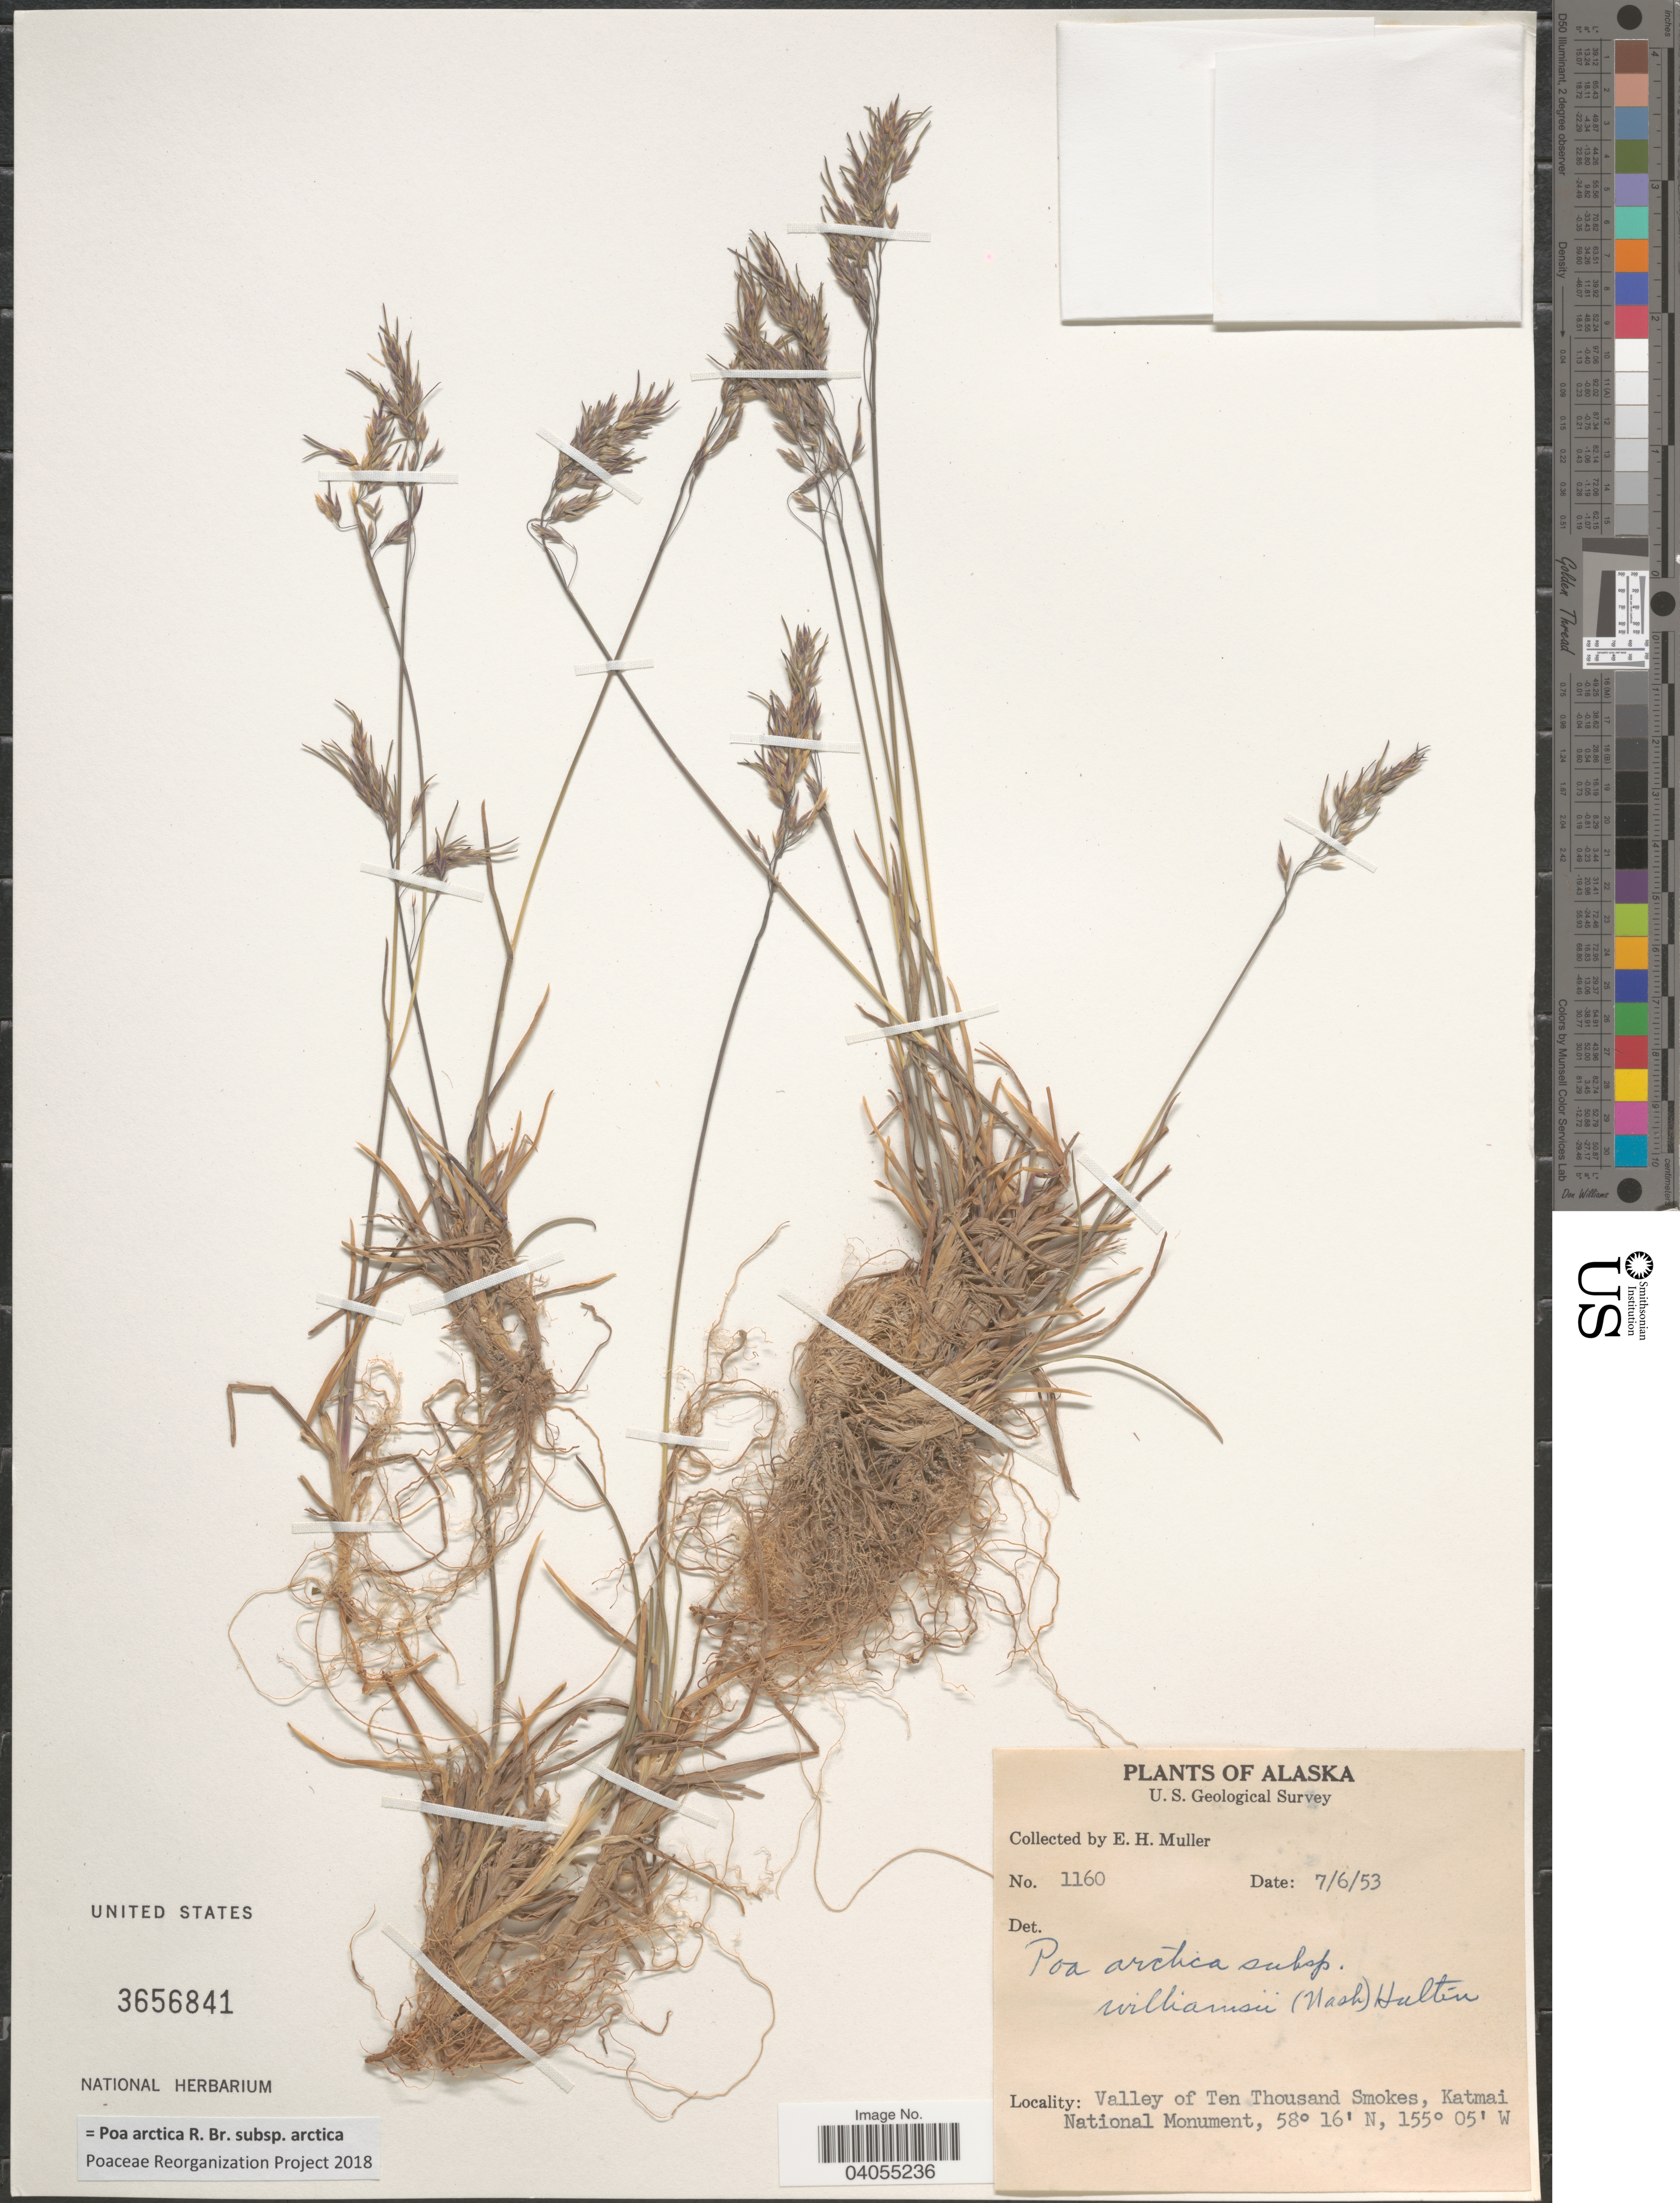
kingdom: Plantae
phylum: Tracheophyta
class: Liliopsida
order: Poales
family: Poaceae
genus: Poa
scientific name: Poa arctica subsp. arctica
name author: R. Br.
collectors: E. H. Muller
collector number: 1160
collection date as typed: Transcribed d/m/y: 6/7/53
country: United States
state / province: Alaska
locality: Valley of Ten Thousand Smokes, Katmai National Monument.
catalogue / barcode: US 3656841